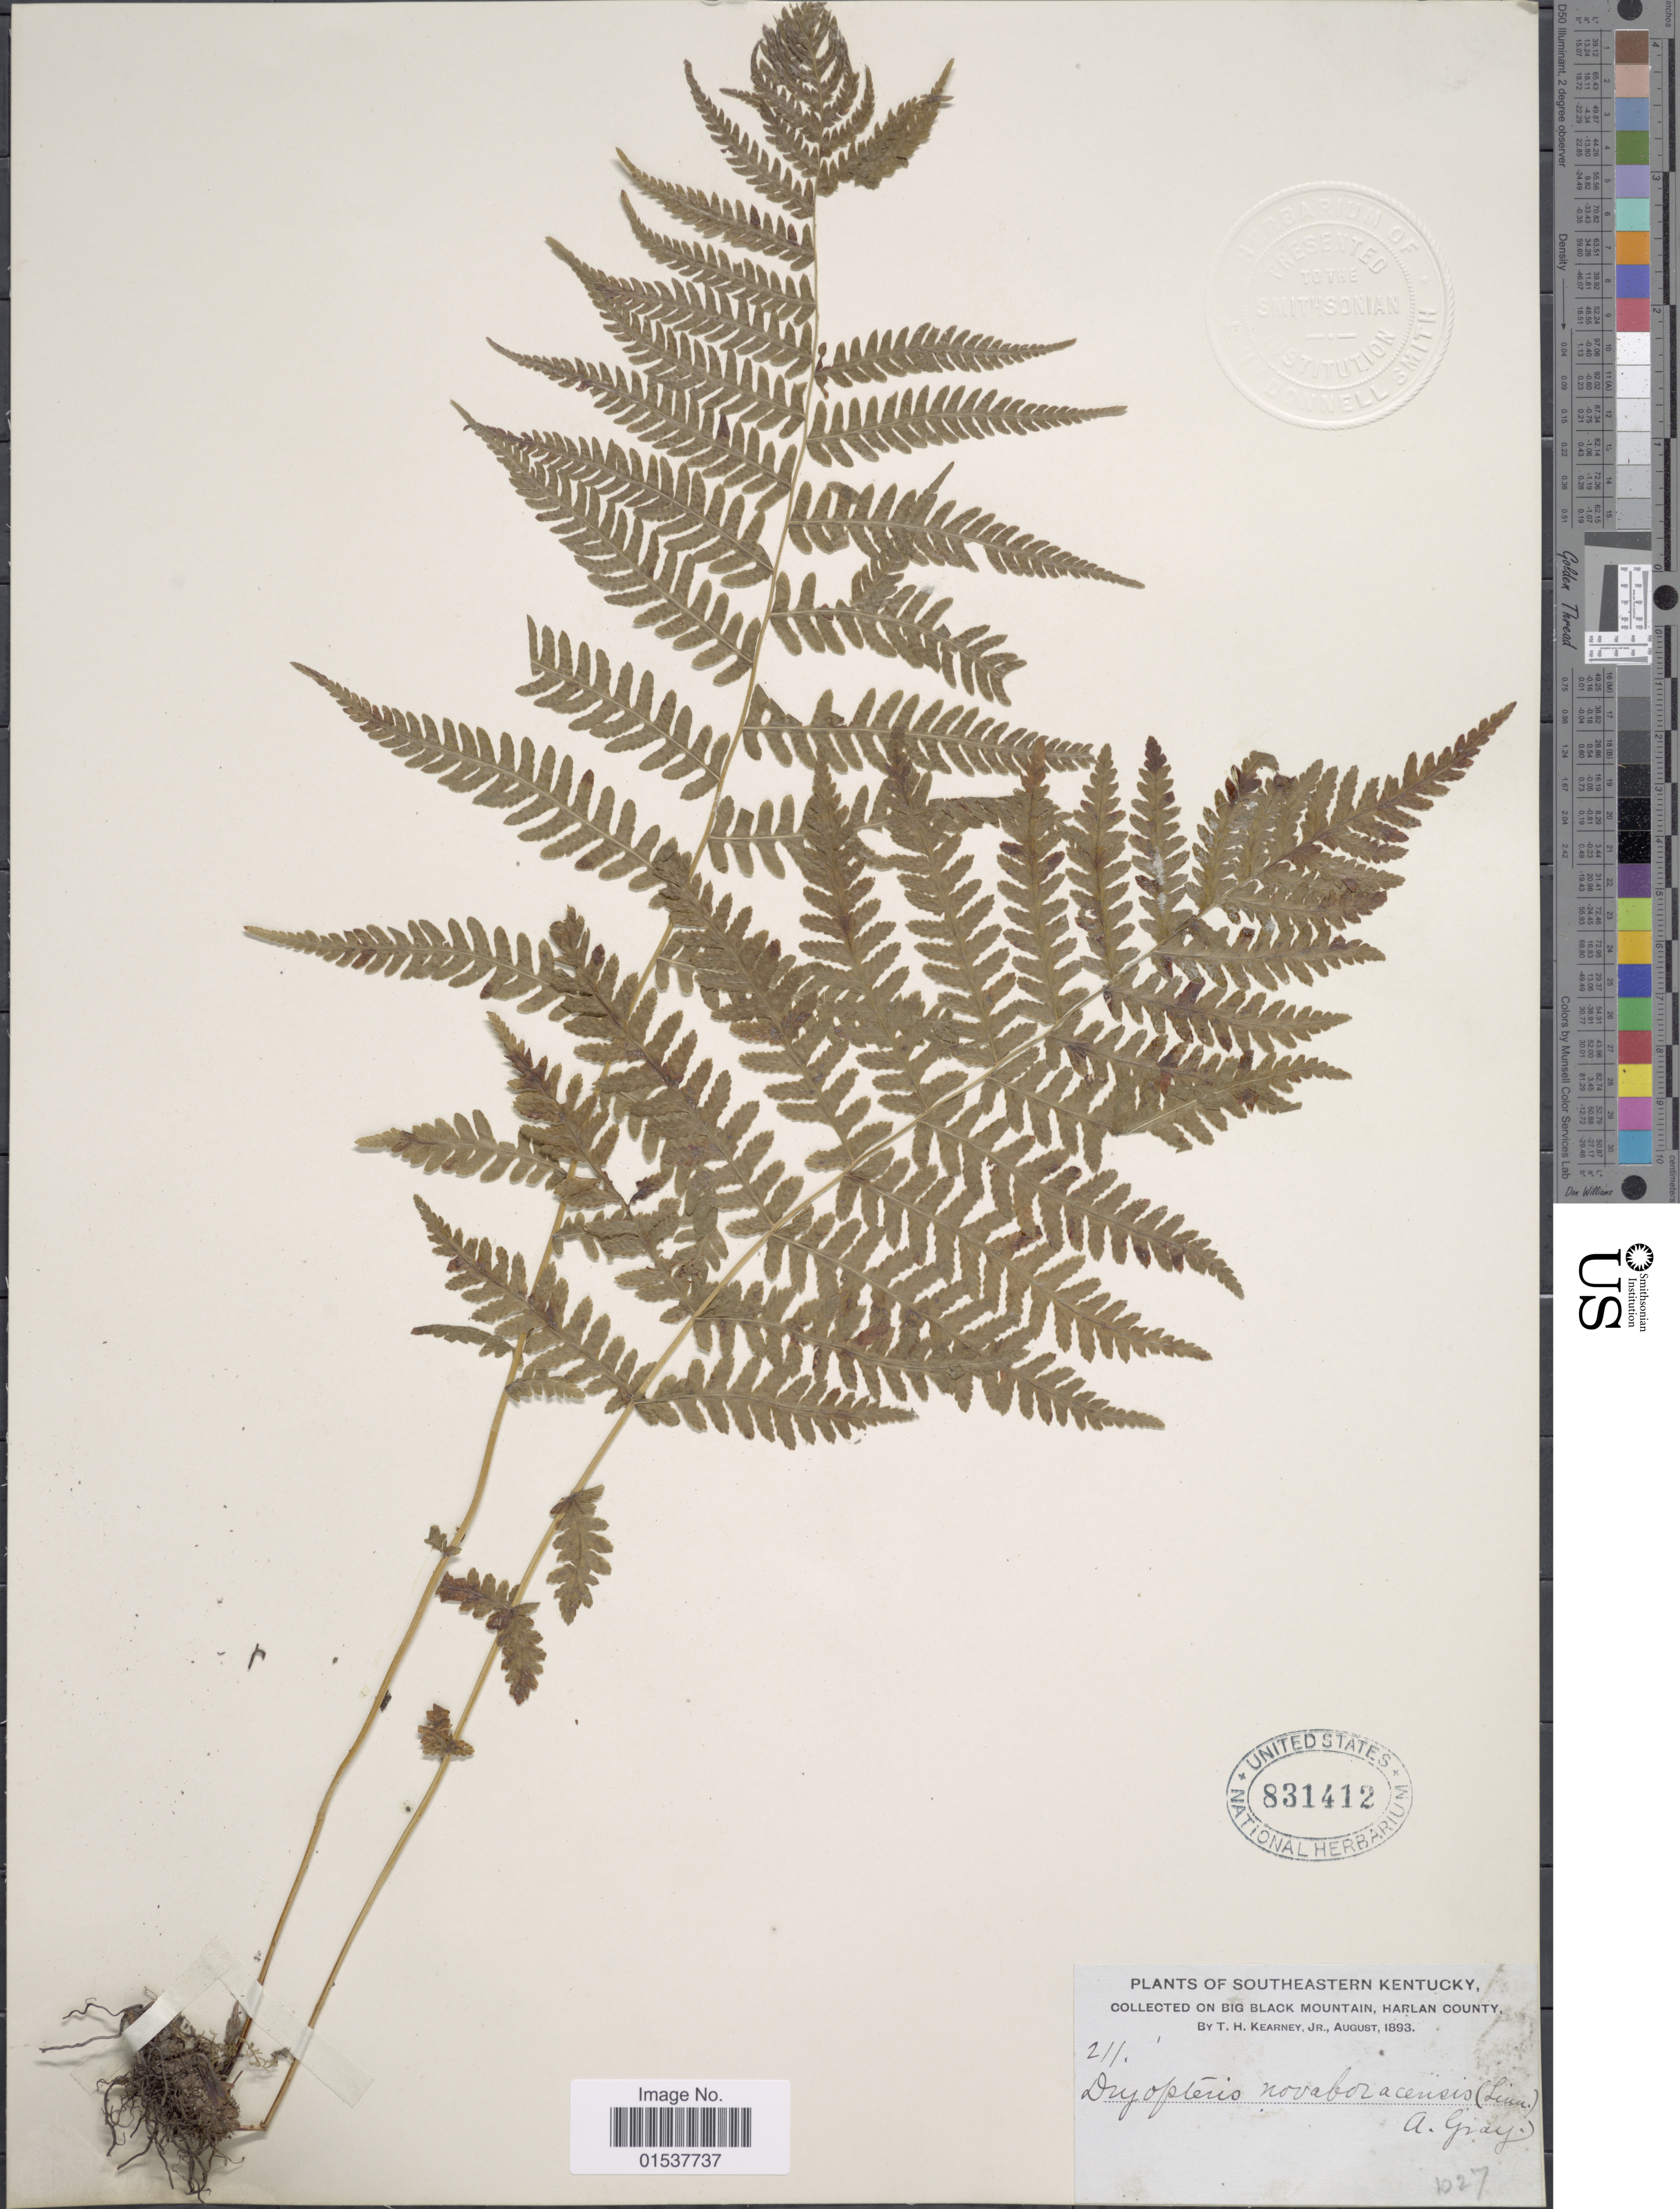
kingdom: Plantae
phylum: Tracheophyta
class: Polypodiopsida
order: Polypodiales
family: Thelypteridaceae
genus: Parathelypteris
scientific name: Parathelypteris noveboracensis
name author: (L.) Ching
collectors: T. H. Kearney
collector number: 211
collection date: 1893-08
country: United States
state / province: Kentucky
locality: Southeastern Kentucky, Big Black Mountain, Harlan County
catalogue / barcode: US 831412